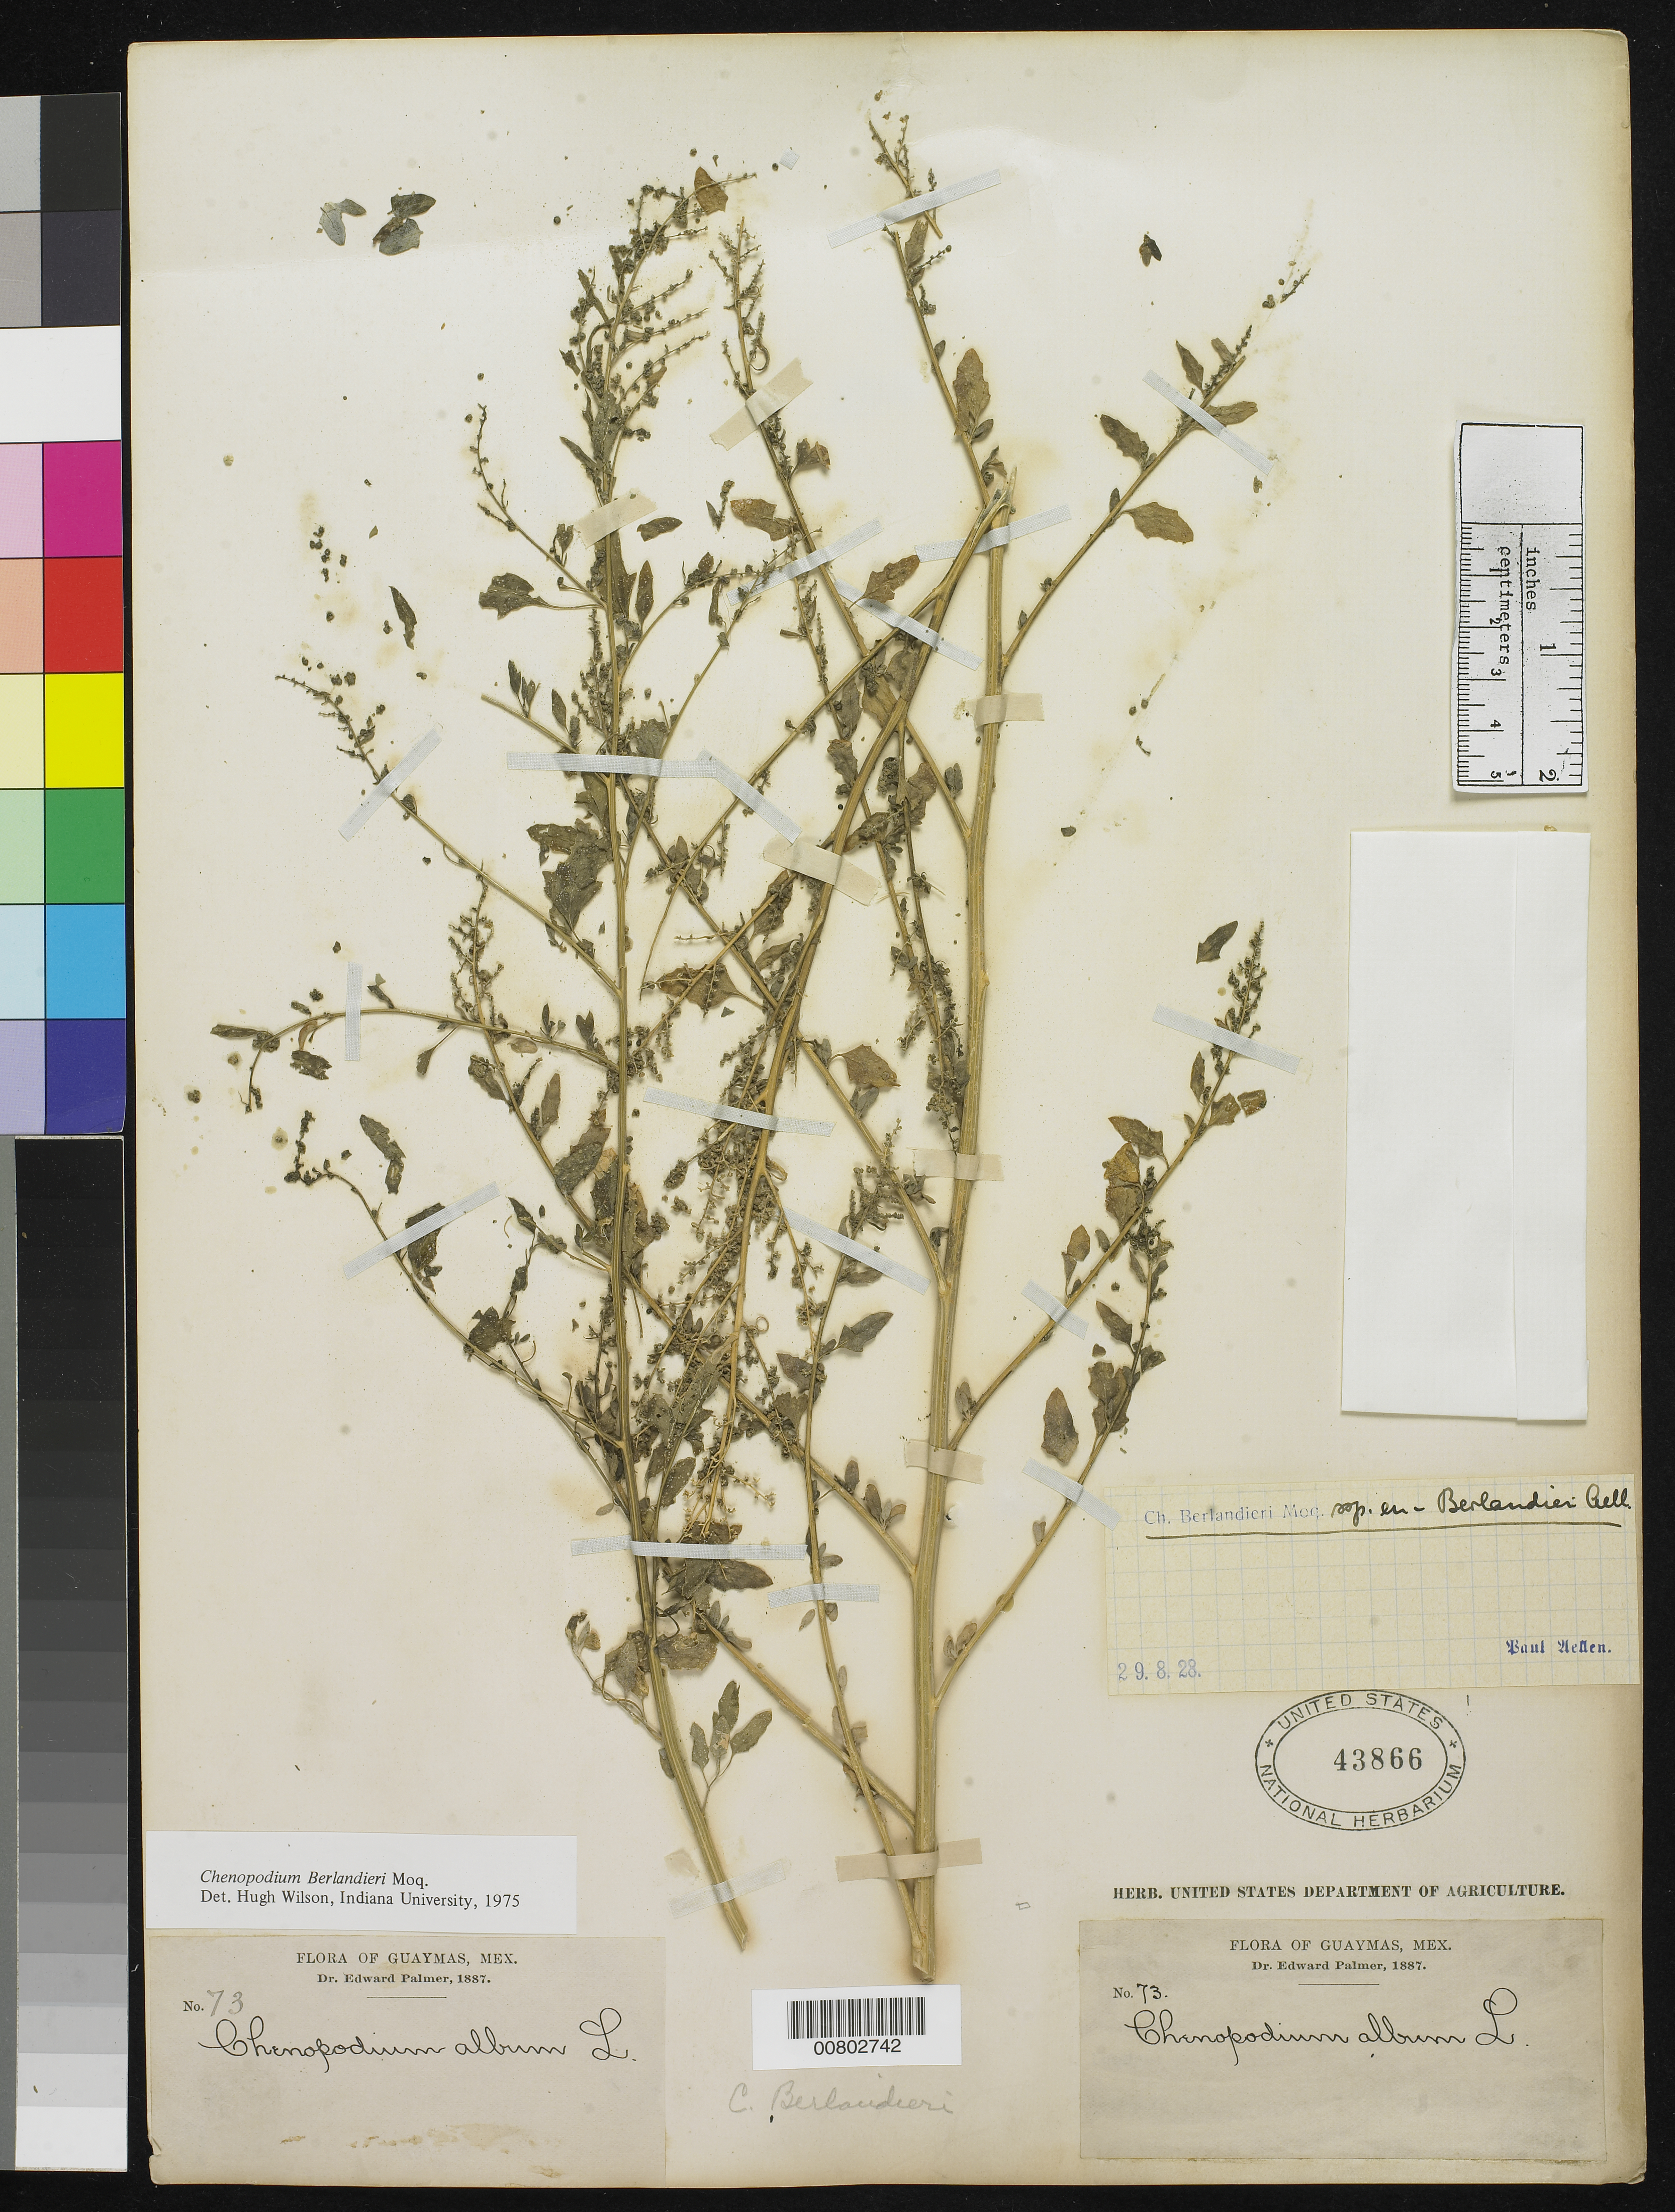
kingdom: Plantae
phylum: Tracheophyta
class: Magnoliopsida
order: Caryophyllales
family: Amaranthaceae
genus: Chenopodium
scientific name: Chenopodium berlandieri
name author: Moq.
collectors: E. Palmer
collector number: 73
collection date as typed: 1887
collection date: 1887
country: Mexico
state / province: Sonora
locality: Guaymas, Sonora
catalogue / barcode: US 43866